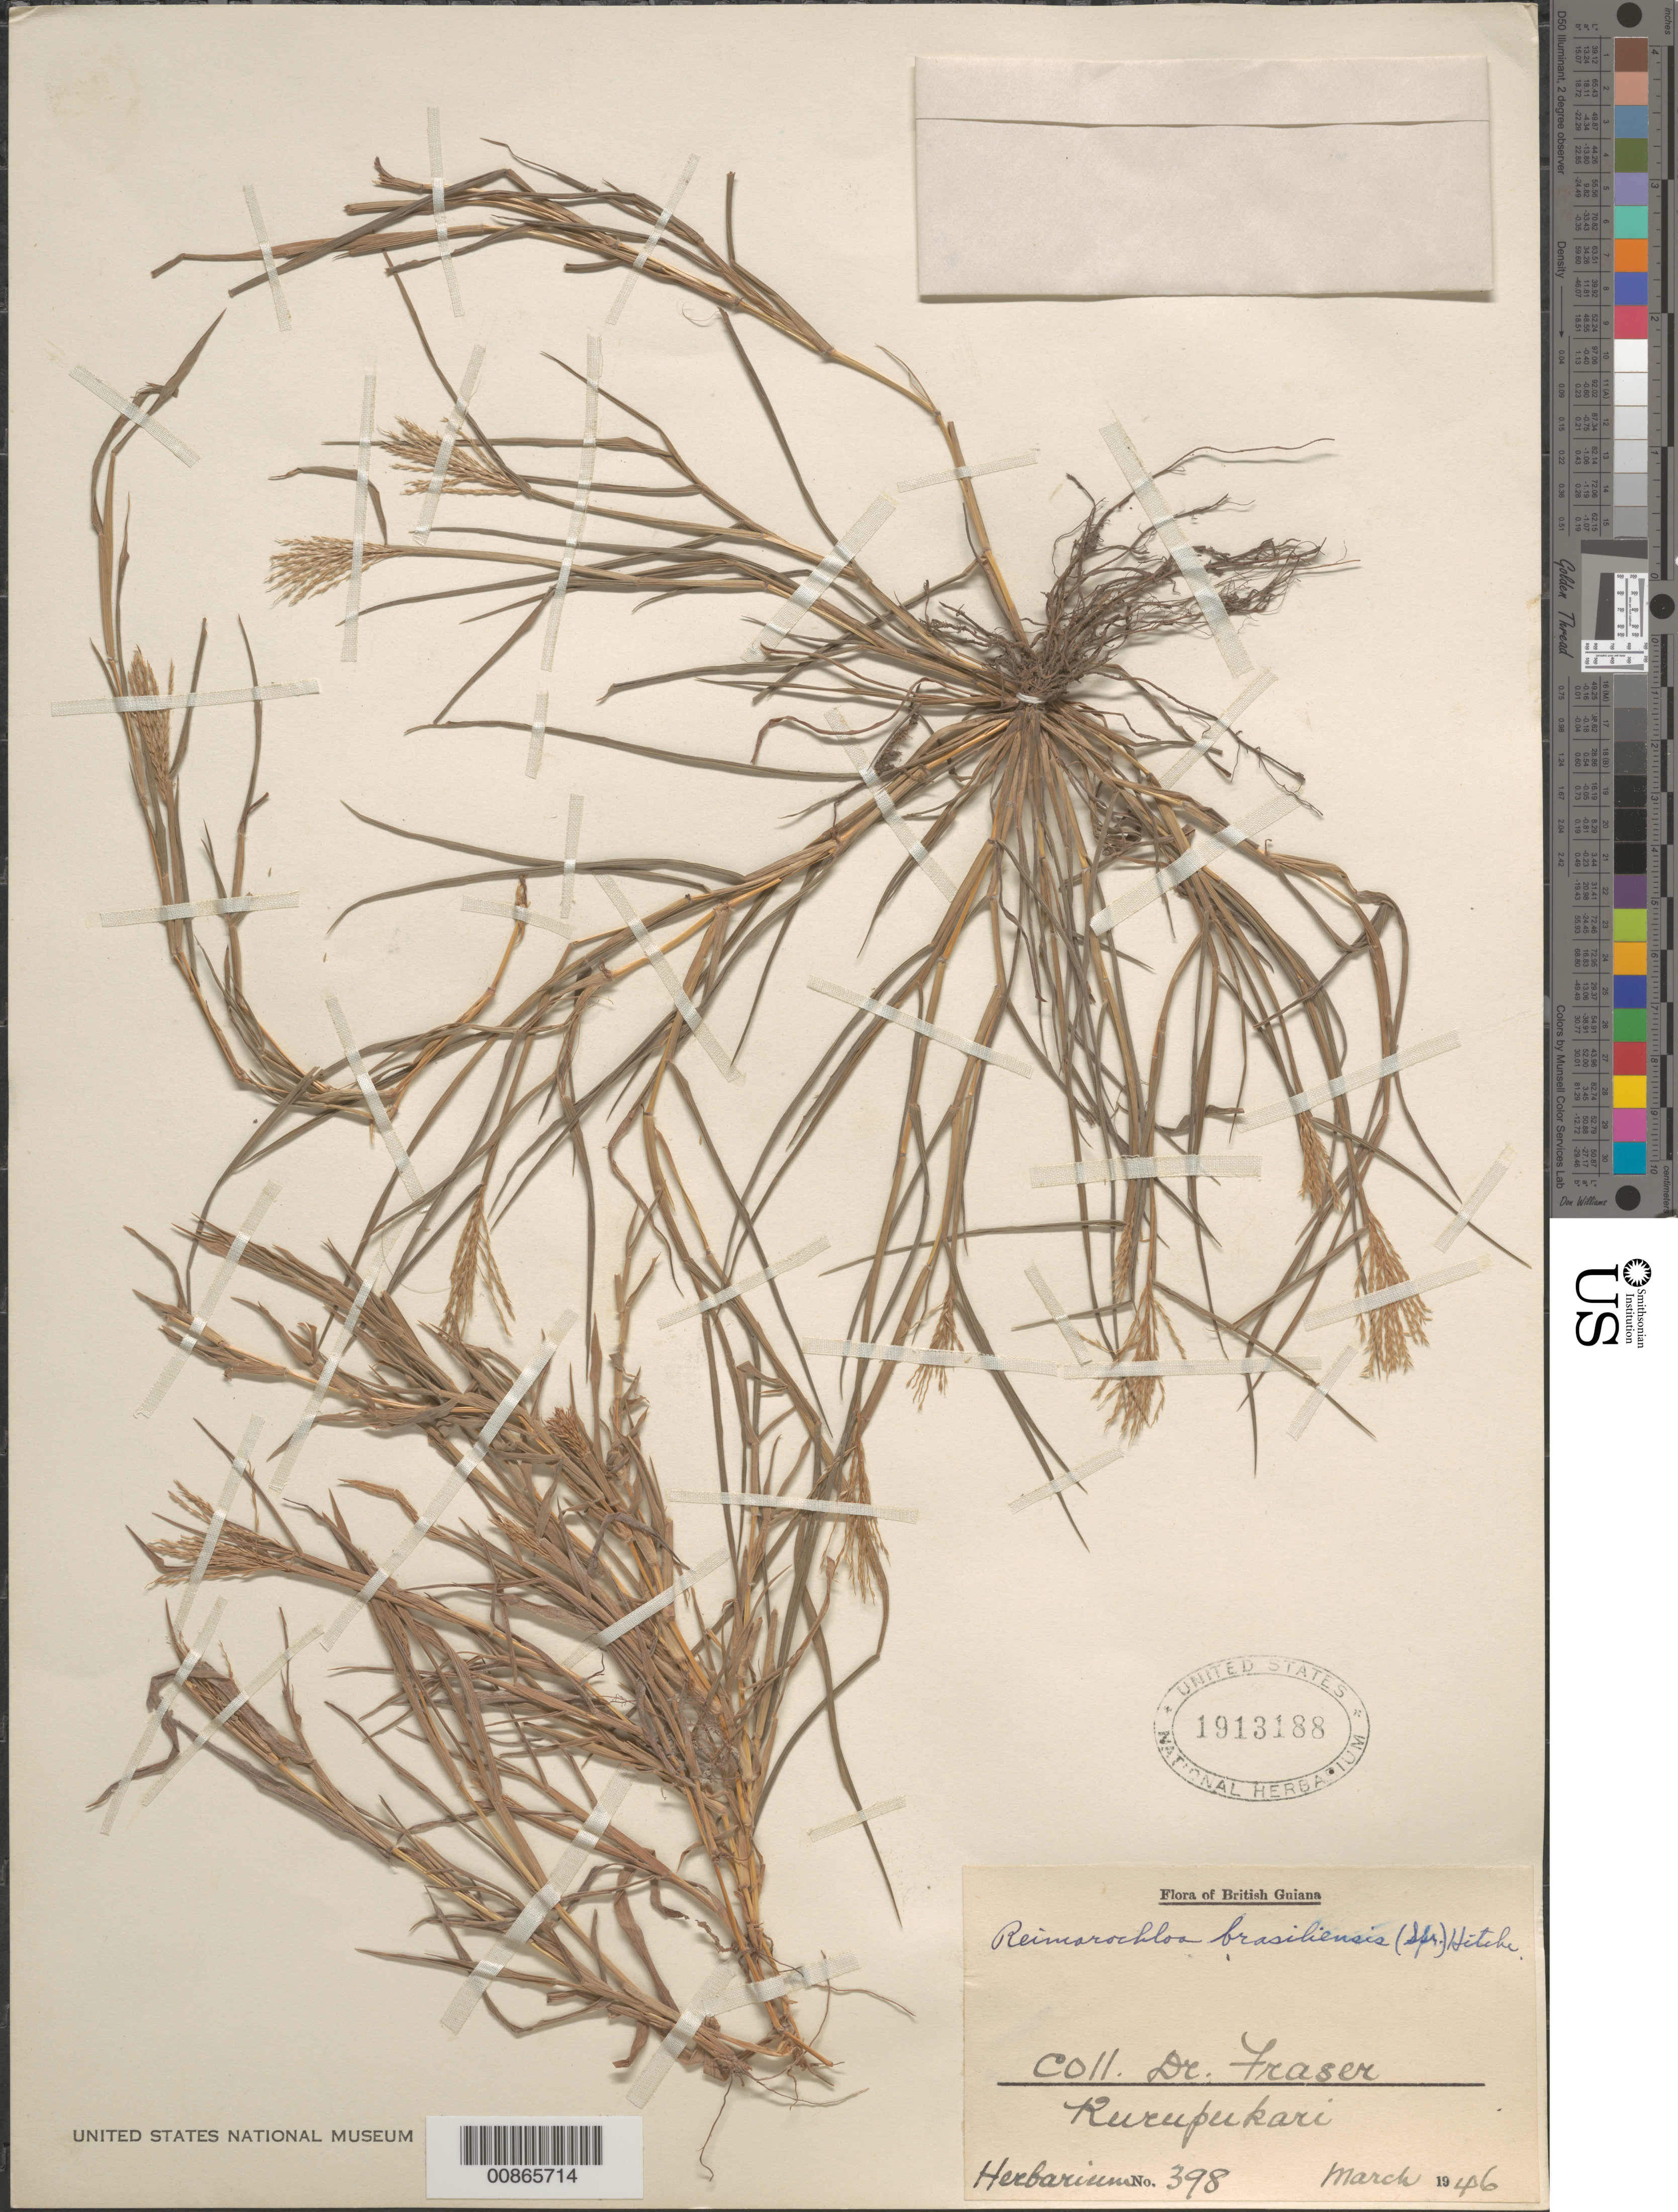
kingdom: Plantae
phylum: Tracheophyta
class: Liliopsida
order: Poales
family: Poaceae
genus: Reimarochloa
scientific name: Reimarochloa brasiliensis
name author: (Spreng.) Hitchc.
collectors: H. Fraser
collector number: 398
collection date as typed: Mar-46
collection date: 1946-03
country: Guyana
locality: Kurupukari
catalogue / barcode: US 1913188